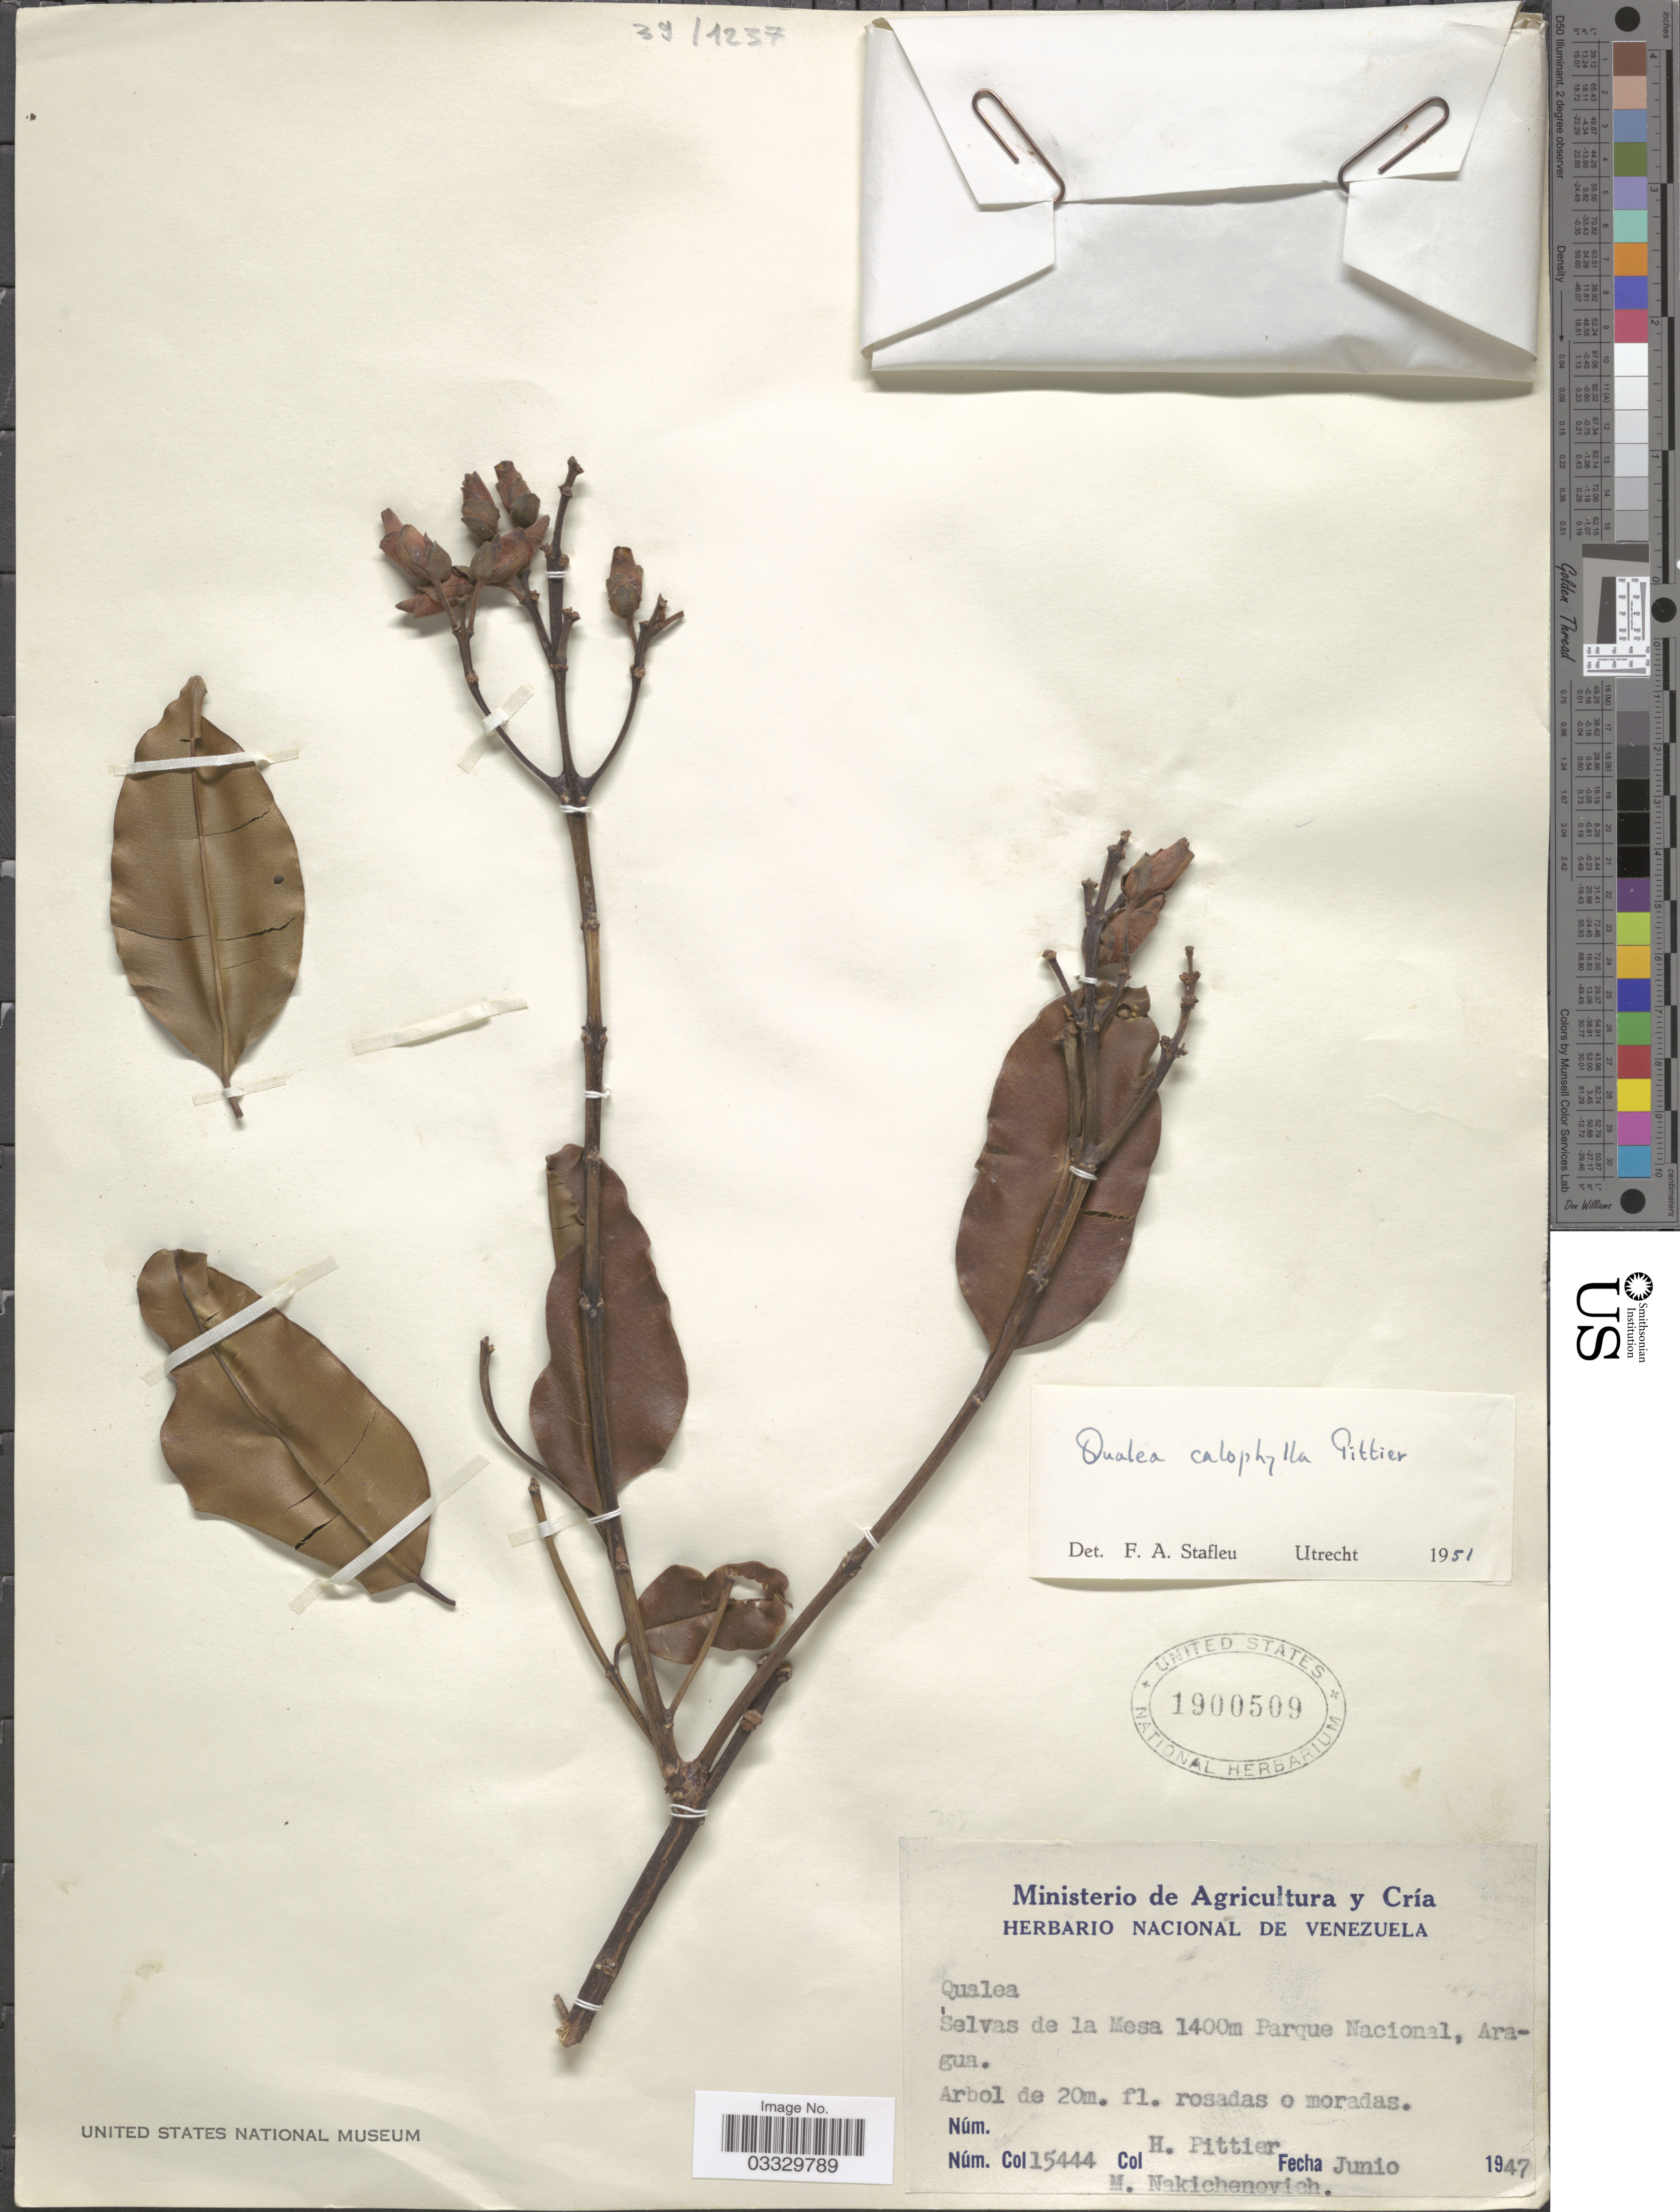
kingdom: Plantae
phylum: Tracheophyta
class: Magnoliopsida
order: Myrtales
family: Vochysiaceae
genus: Qualea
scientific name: Qualea calophylla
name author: Pittier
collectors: H. F. Pittier & M. Nakichenovich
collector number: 15444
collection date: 1947-06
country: Venezuela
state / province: Aragua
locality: Selvas de la Mesa Parque Nacional.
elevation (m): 1400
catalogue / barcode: US 1900509